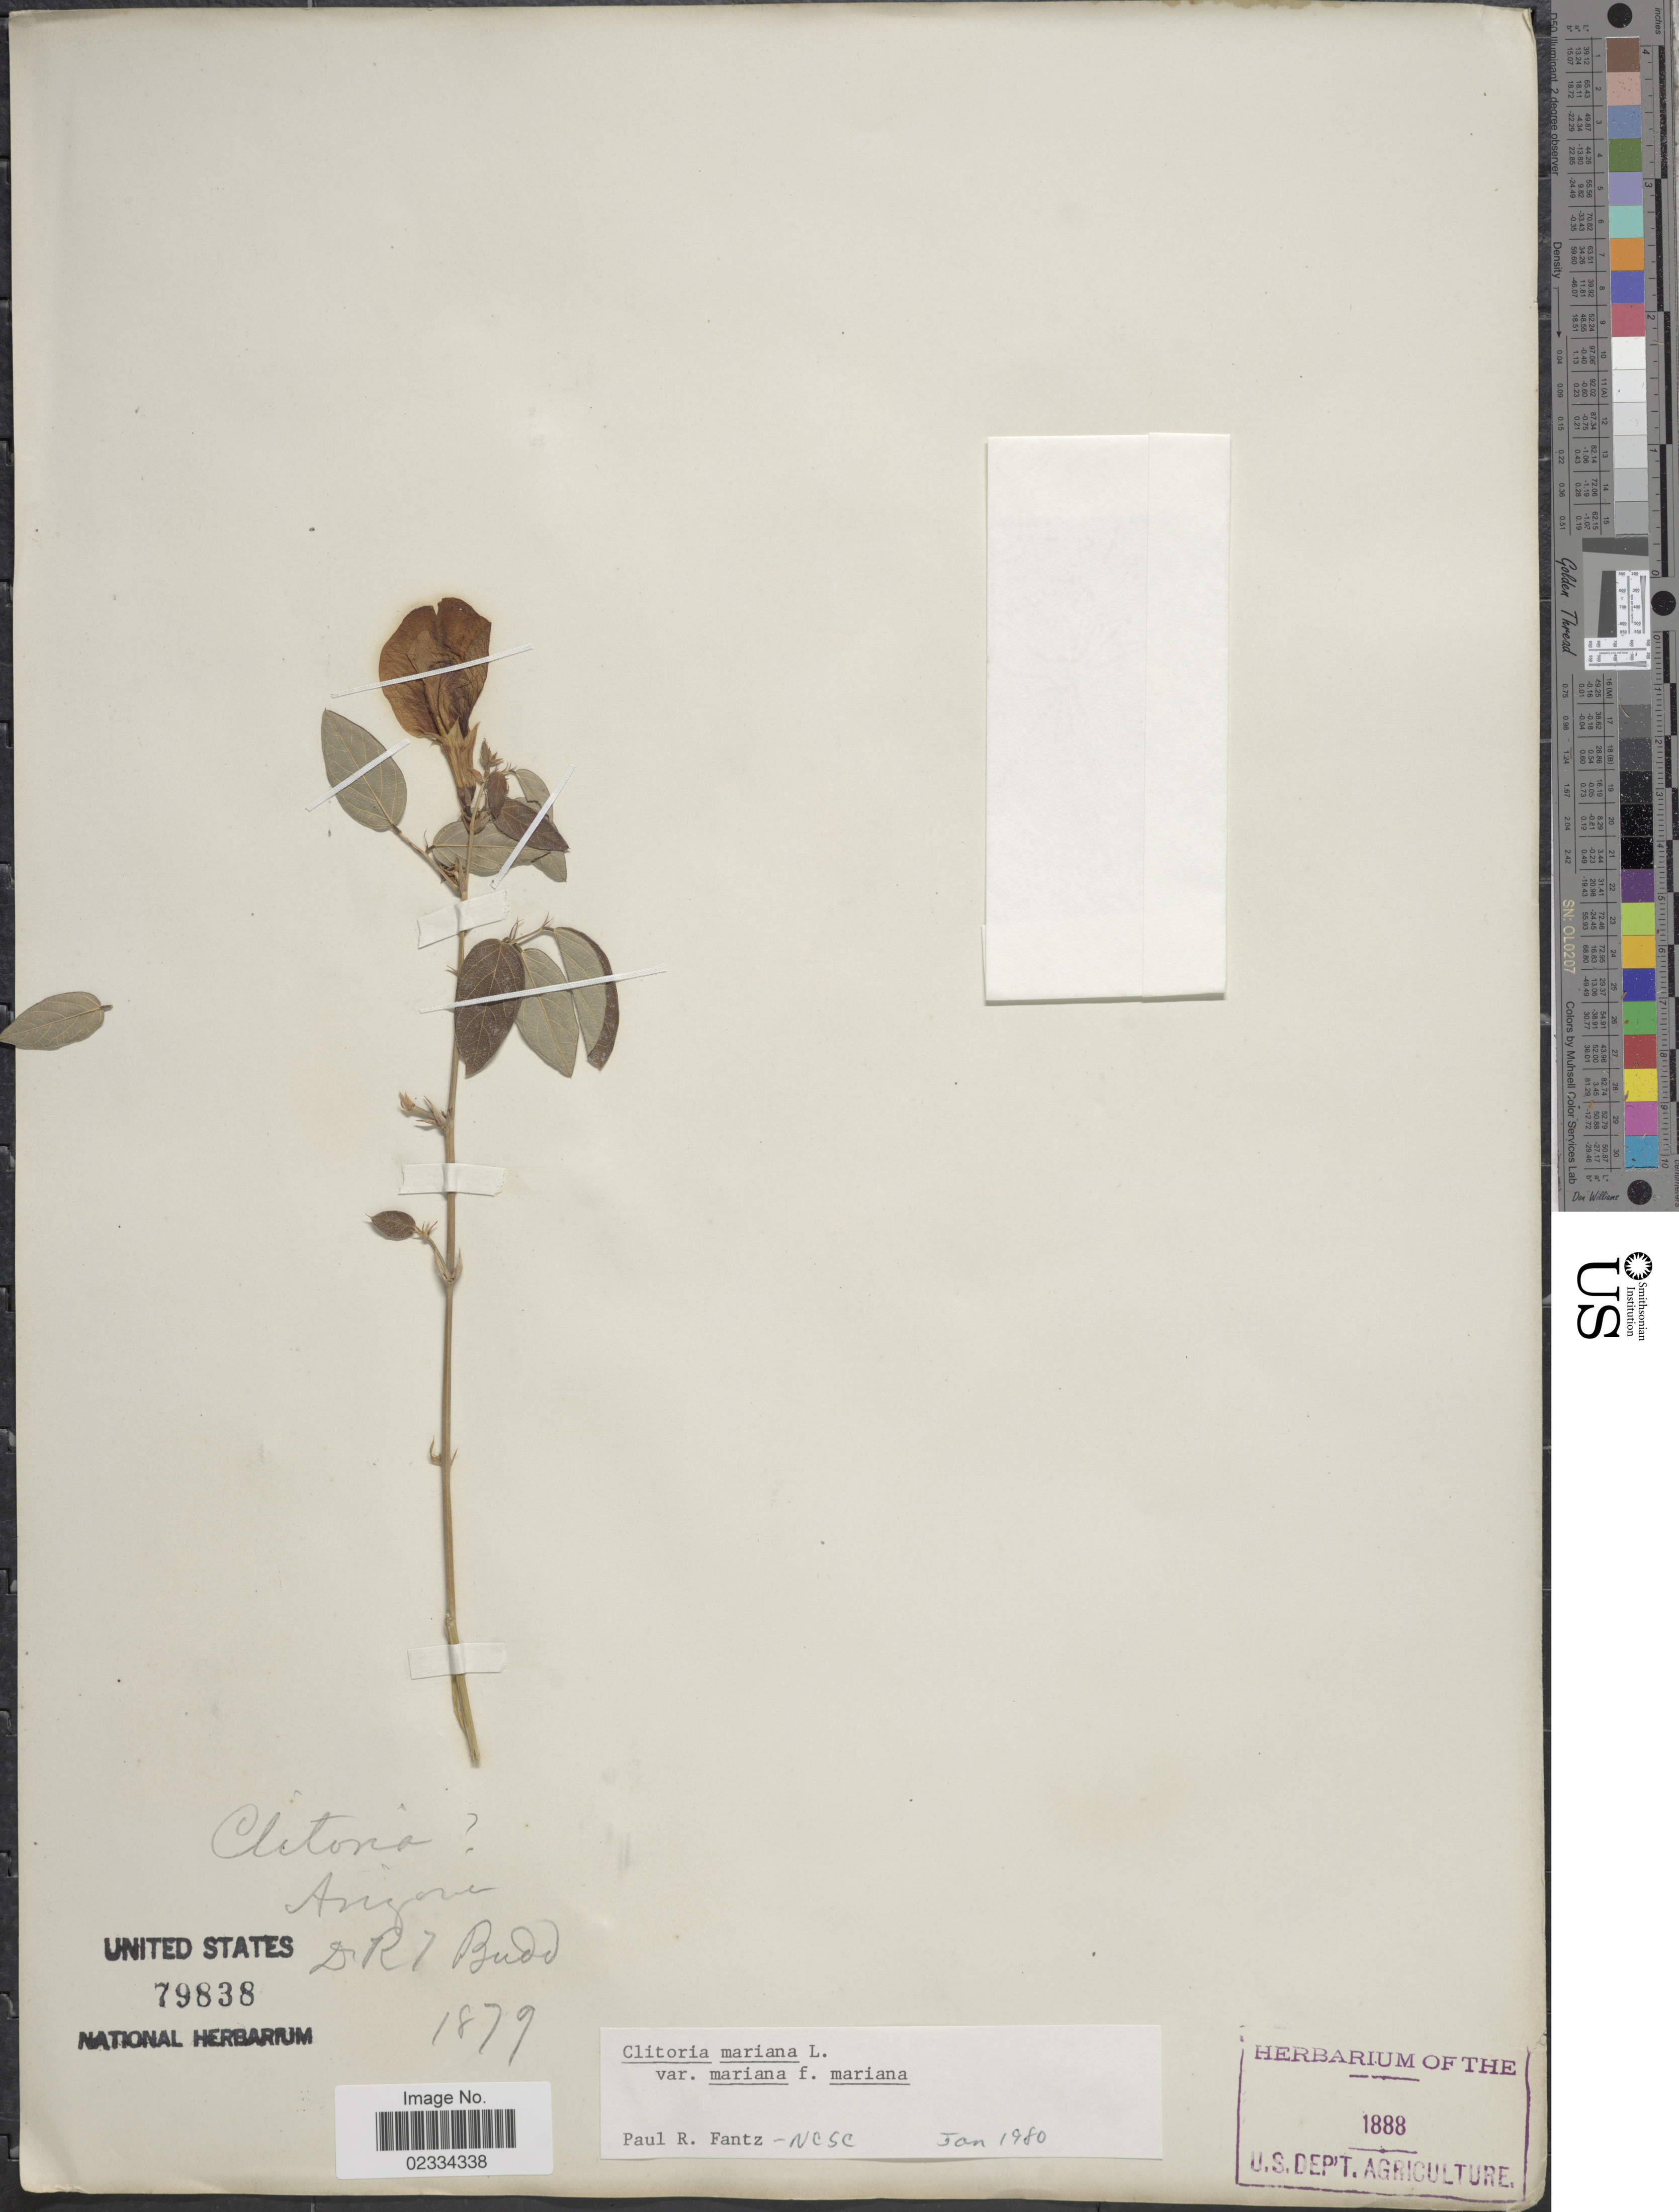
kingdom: Plantae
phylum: Tracheophyta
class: Magnoliopsida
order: Fabales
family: Fabaceae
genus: Clitoria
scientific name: Clitoria mariana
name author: L.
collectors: R. Budd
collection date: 1879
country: United States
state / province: Arizona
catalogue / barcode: US 79838